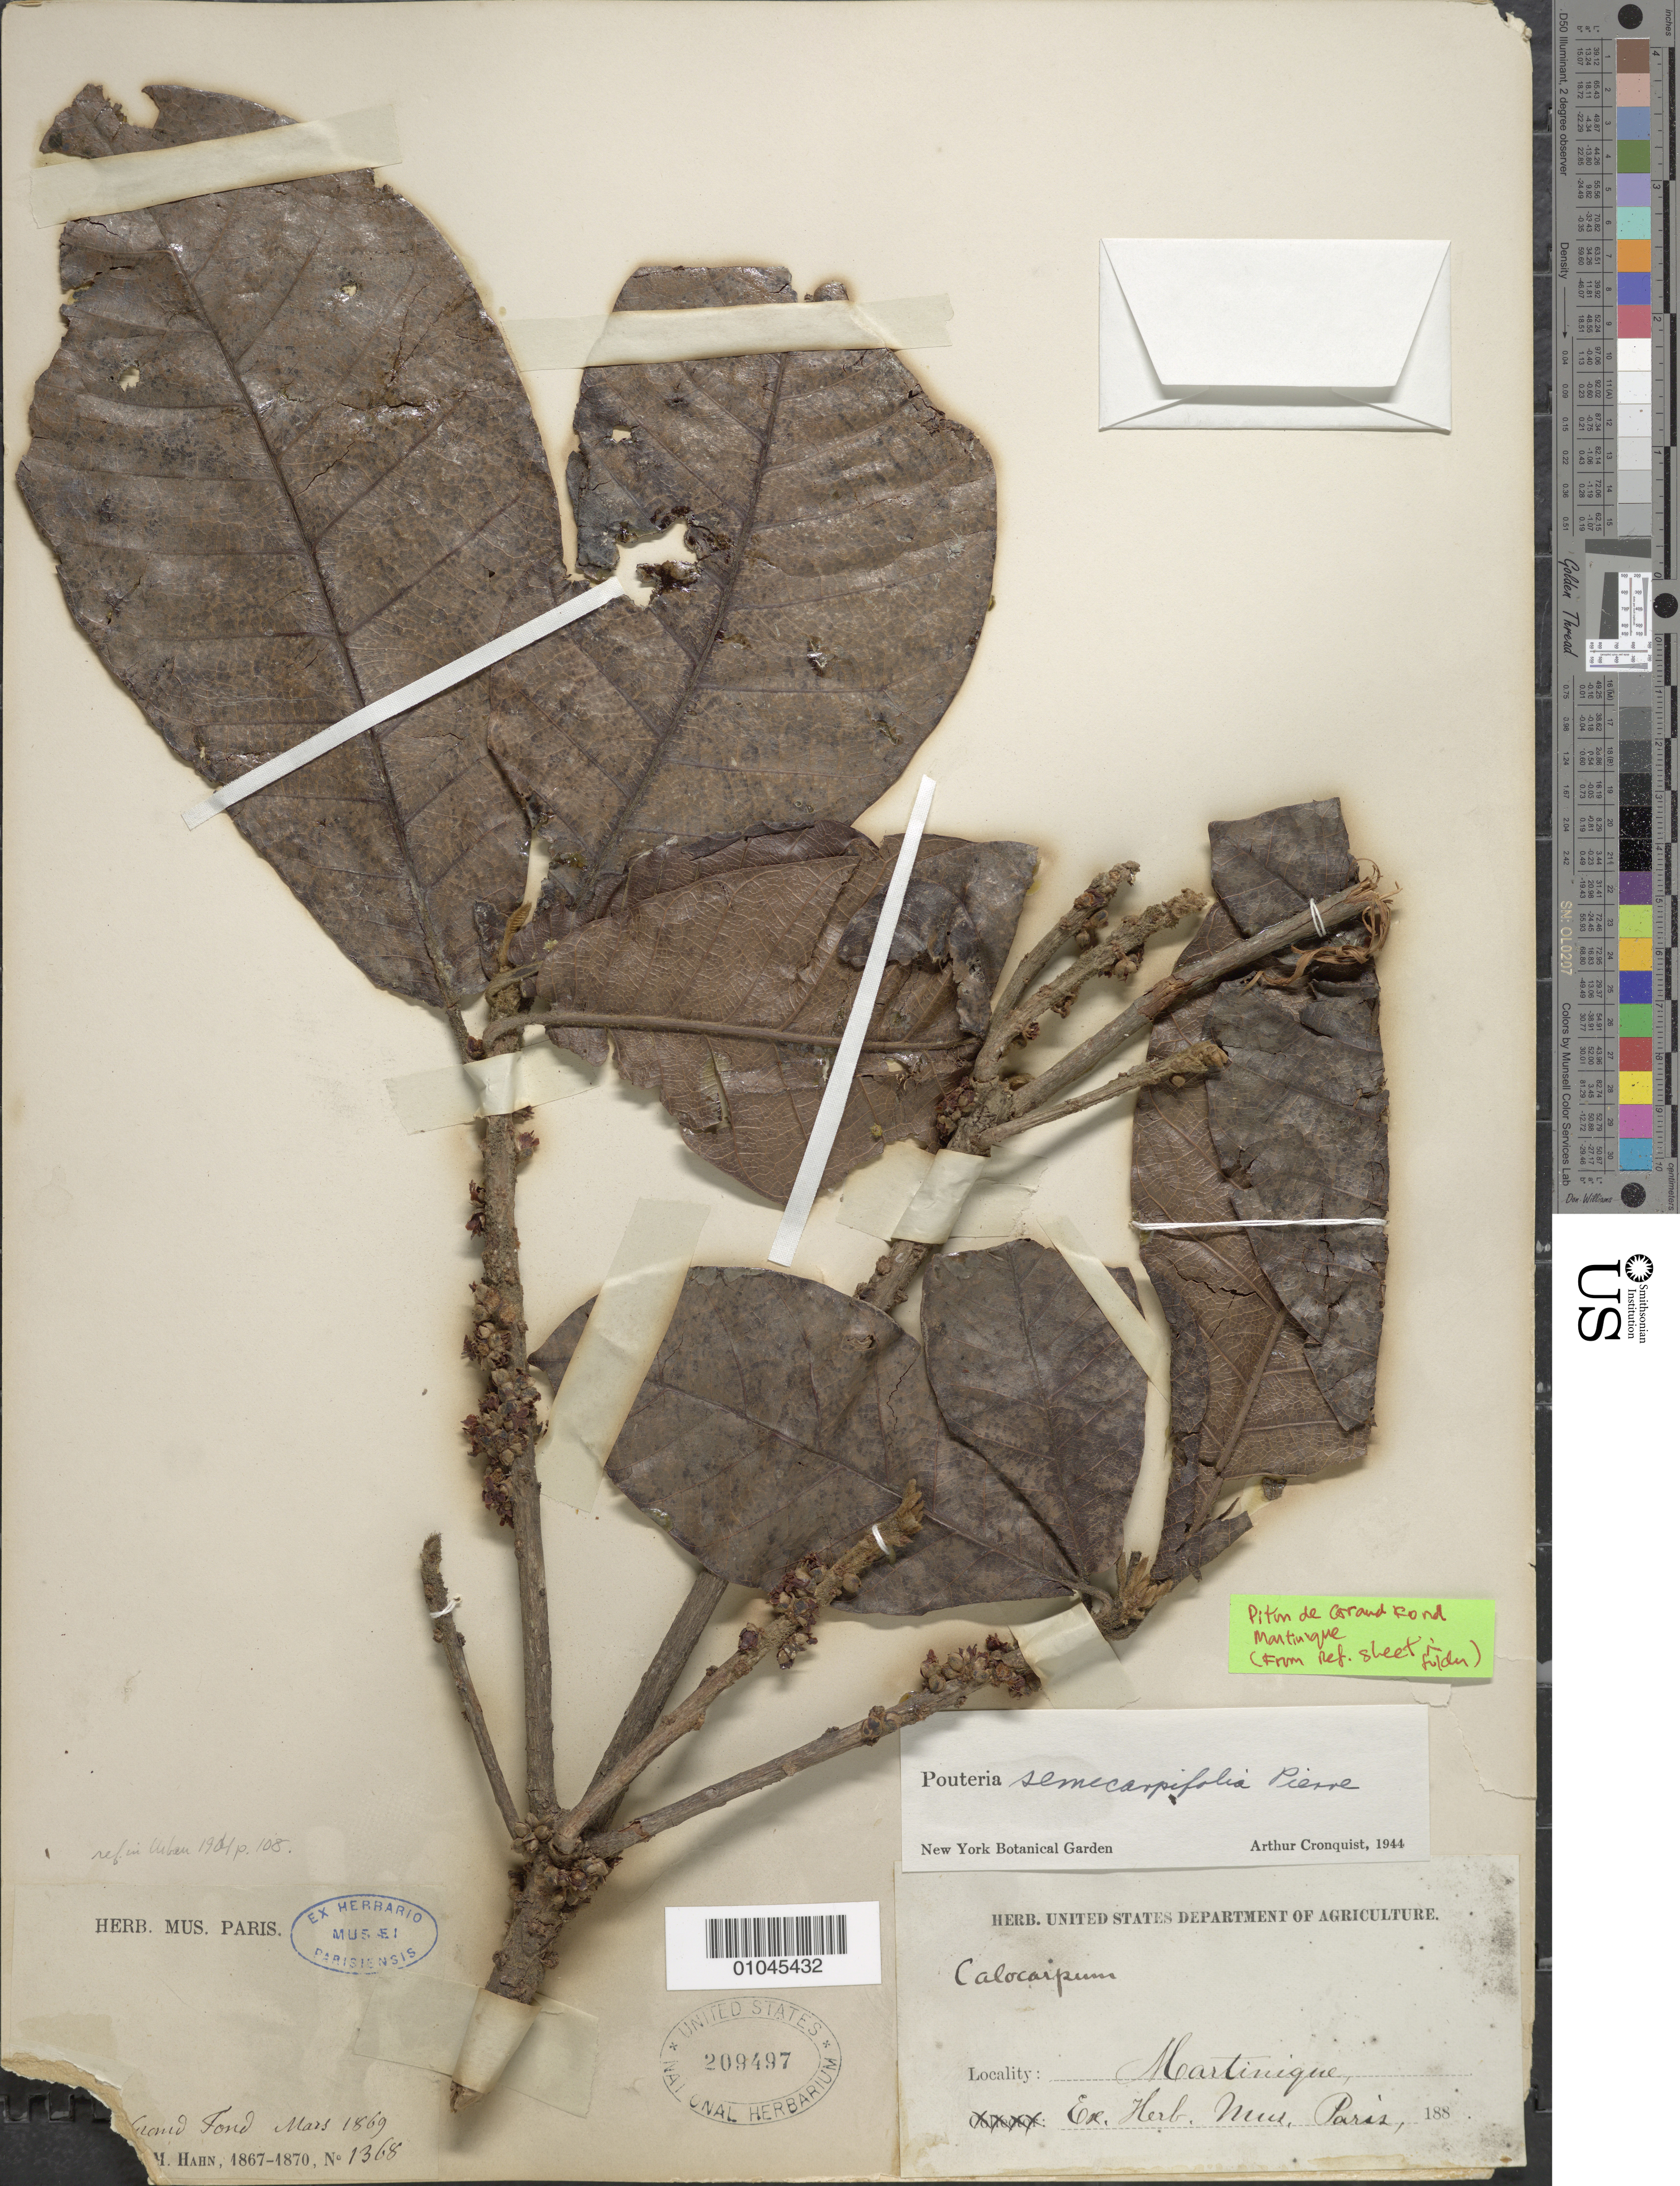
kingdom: Plantae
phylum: Tracheophyta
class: Magnoliopsida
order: Ericales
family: Sapotaceae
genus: Pouteria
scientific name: Pouteria semecarpifolia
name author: (Pierre ex Duss) Dubard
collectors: M. Hahn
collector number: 1368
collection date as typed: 1880 to -- --- 1889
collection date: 1880/1889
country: Martinique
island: Martinique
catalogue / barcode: US 209497